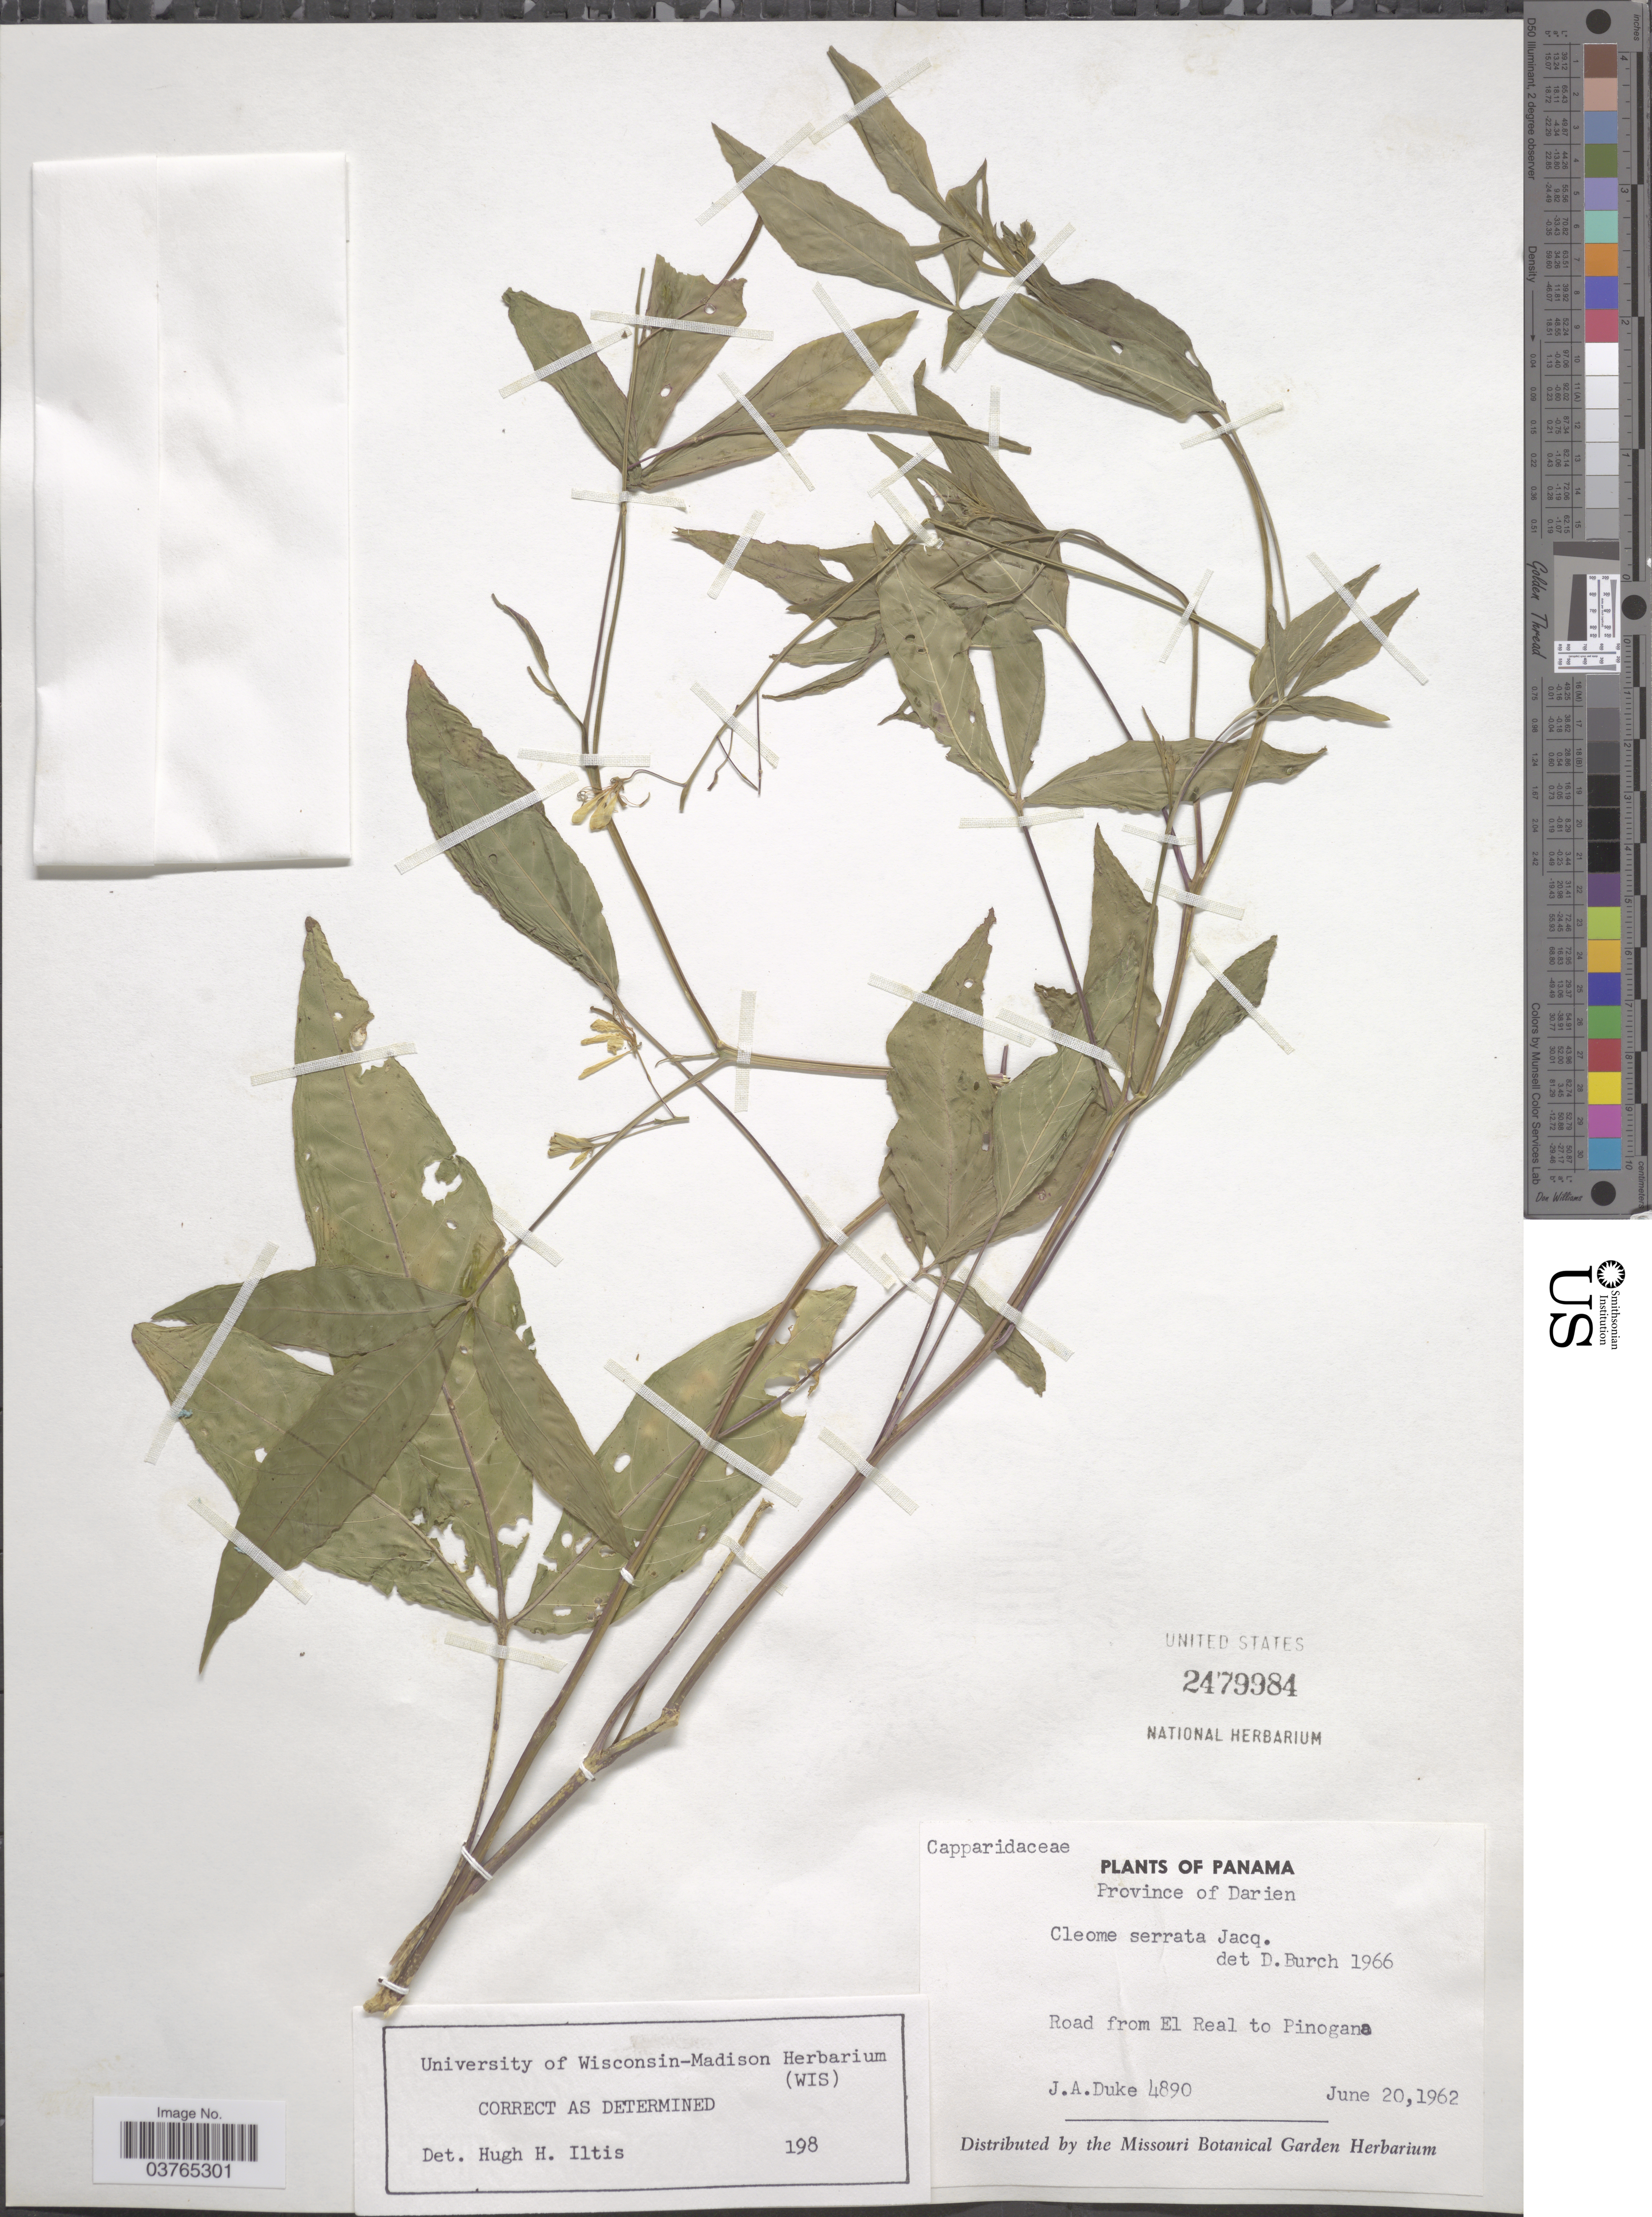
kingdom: Plantae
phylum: Tracheophyta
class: Magnoliopsida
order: Brassicales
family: Cleomaceae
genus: Cleoserrata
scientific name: Cleoserrata serrata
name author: (Jacq.) Iltis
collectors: J. A. Duke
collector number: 4890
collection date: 1962-06-20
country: Panama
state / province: Darien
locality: Road from El Real to Pinogana.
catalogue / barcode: US 2479984